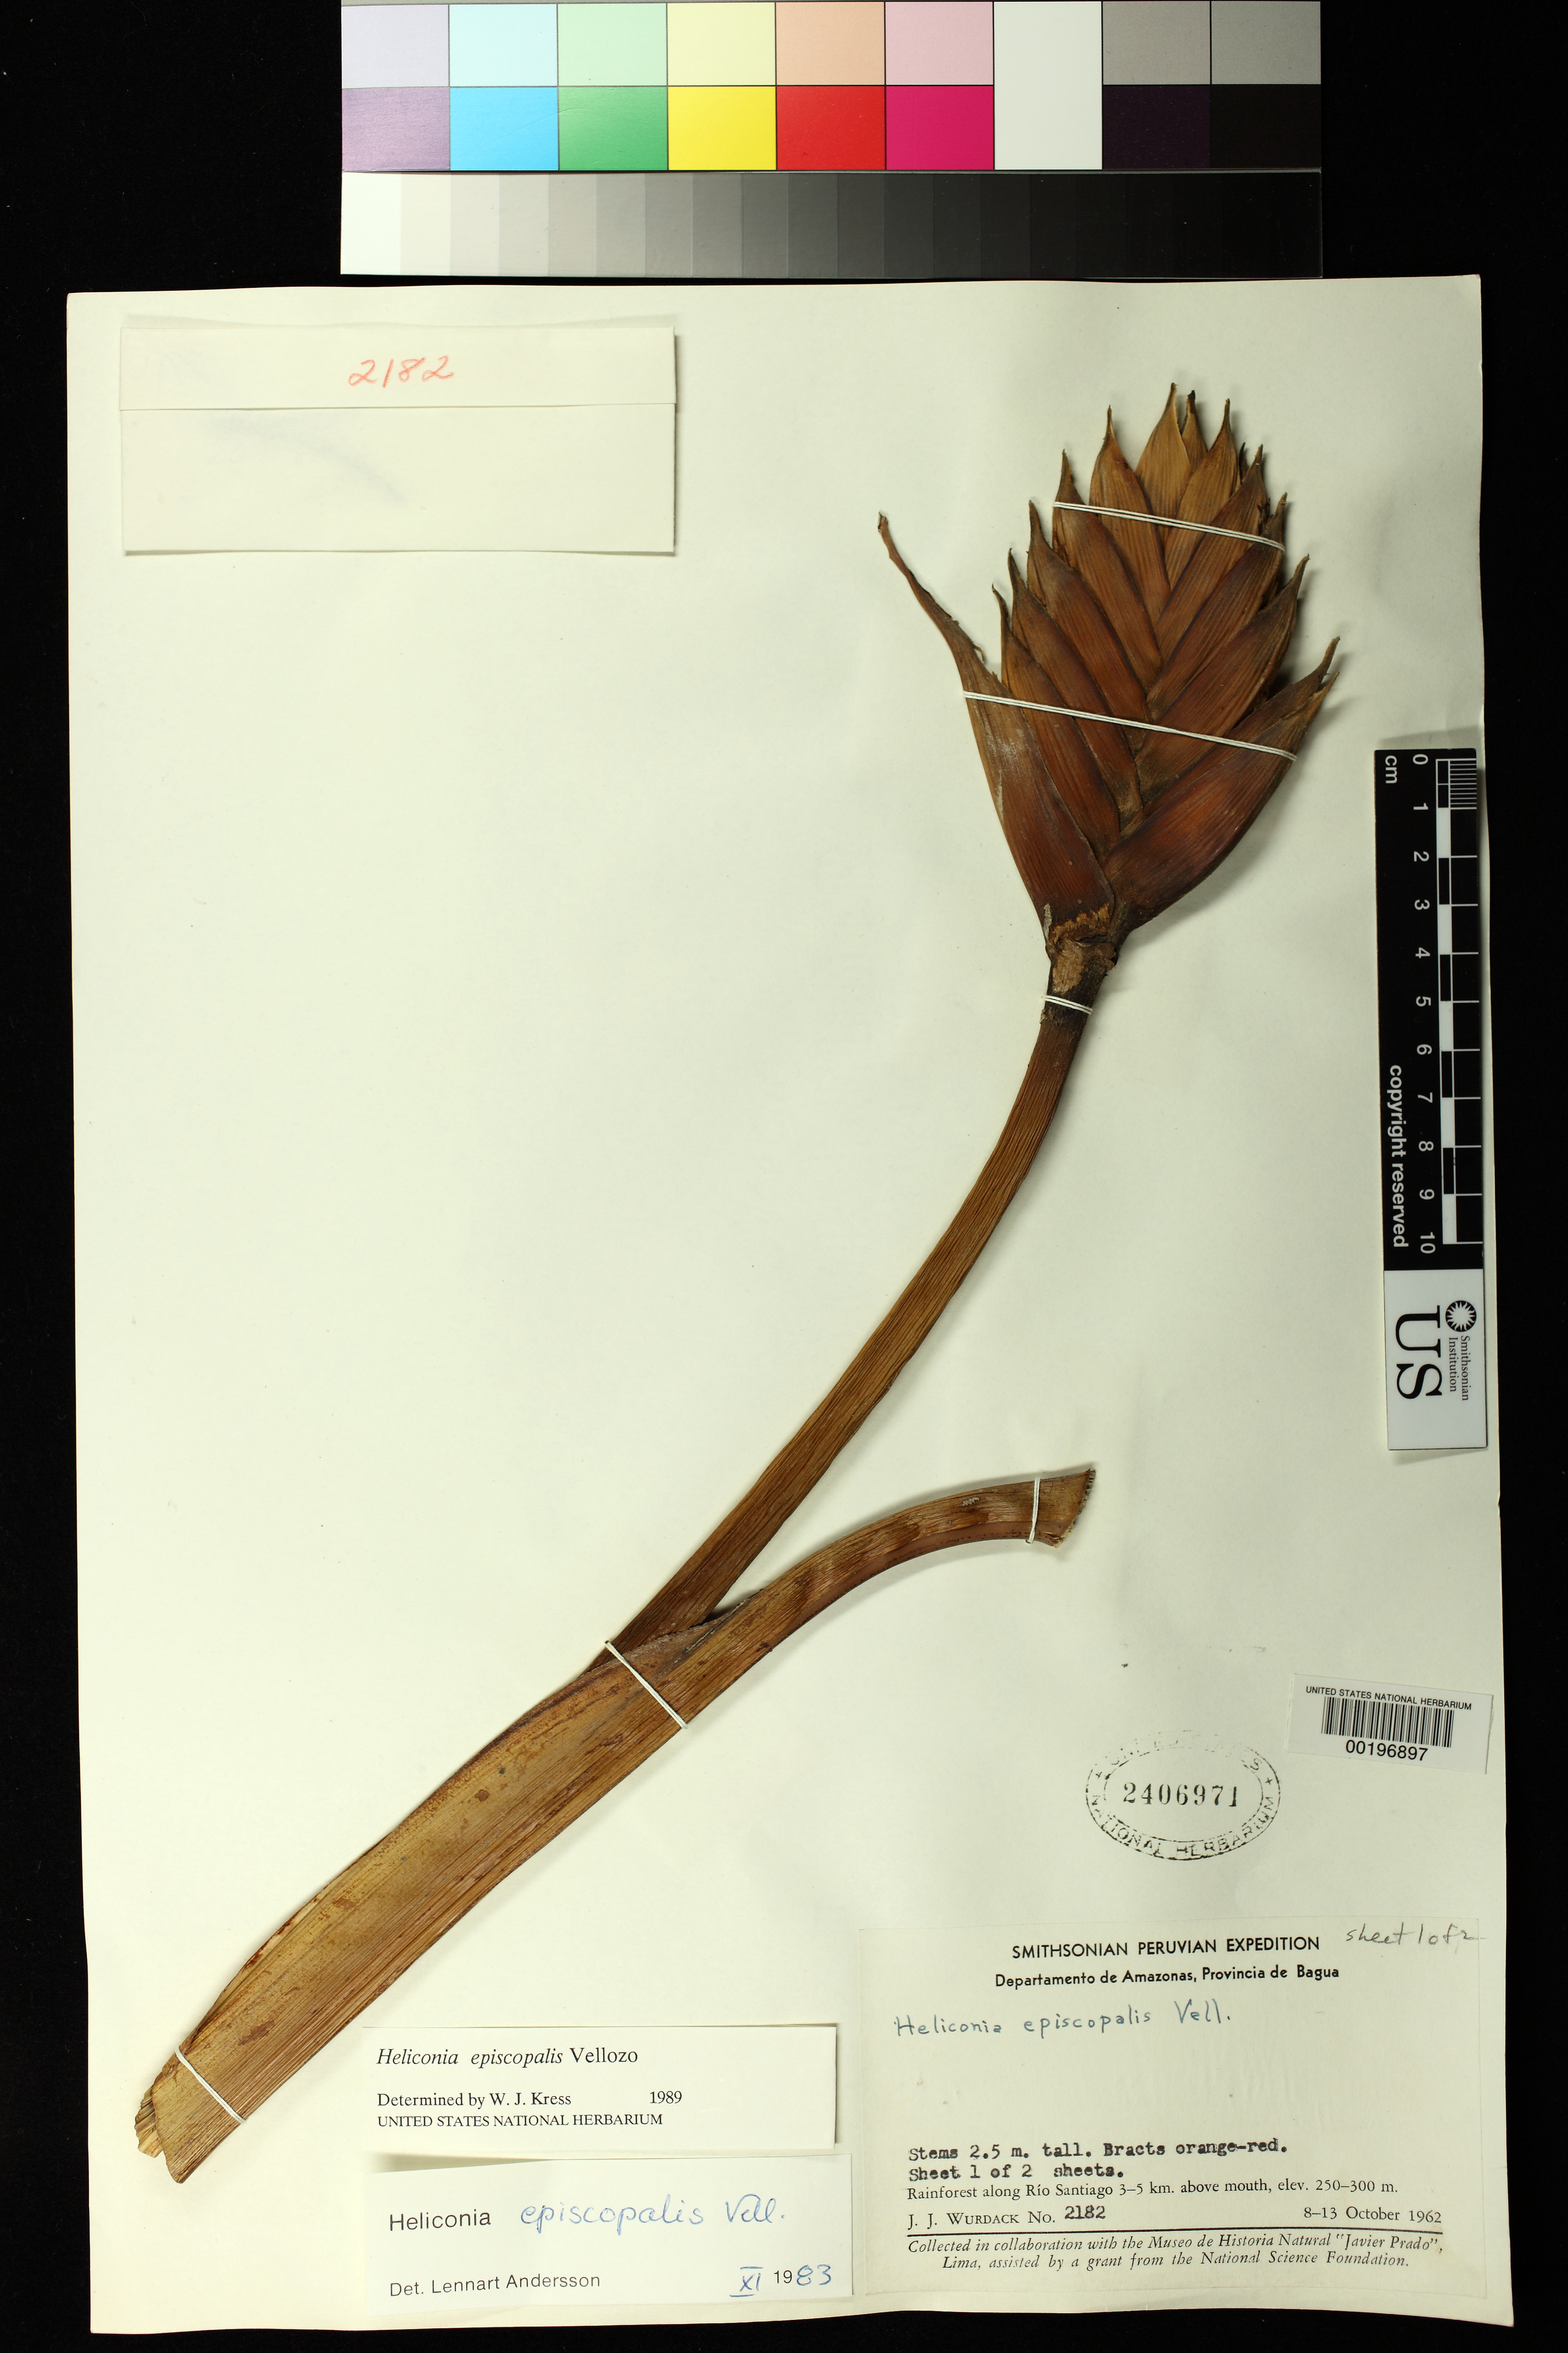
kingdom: Plantae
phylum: Tracheophyta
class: Liliopsida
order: Zingiberales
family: Heliconiaceae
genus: Heliconia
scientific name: Heliconia episcopalis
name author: Vell.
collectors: J. J. Wurdack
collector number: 2182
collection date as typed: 08 Oct 1962 to 13 Oct 1962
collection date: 1962-10-08/1962-10-13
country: Peru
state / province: Amazonas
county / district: Bagua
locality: rainforest along Río Santiago 3 - 5 km above mouth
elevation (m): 250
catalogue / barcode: US 2406971